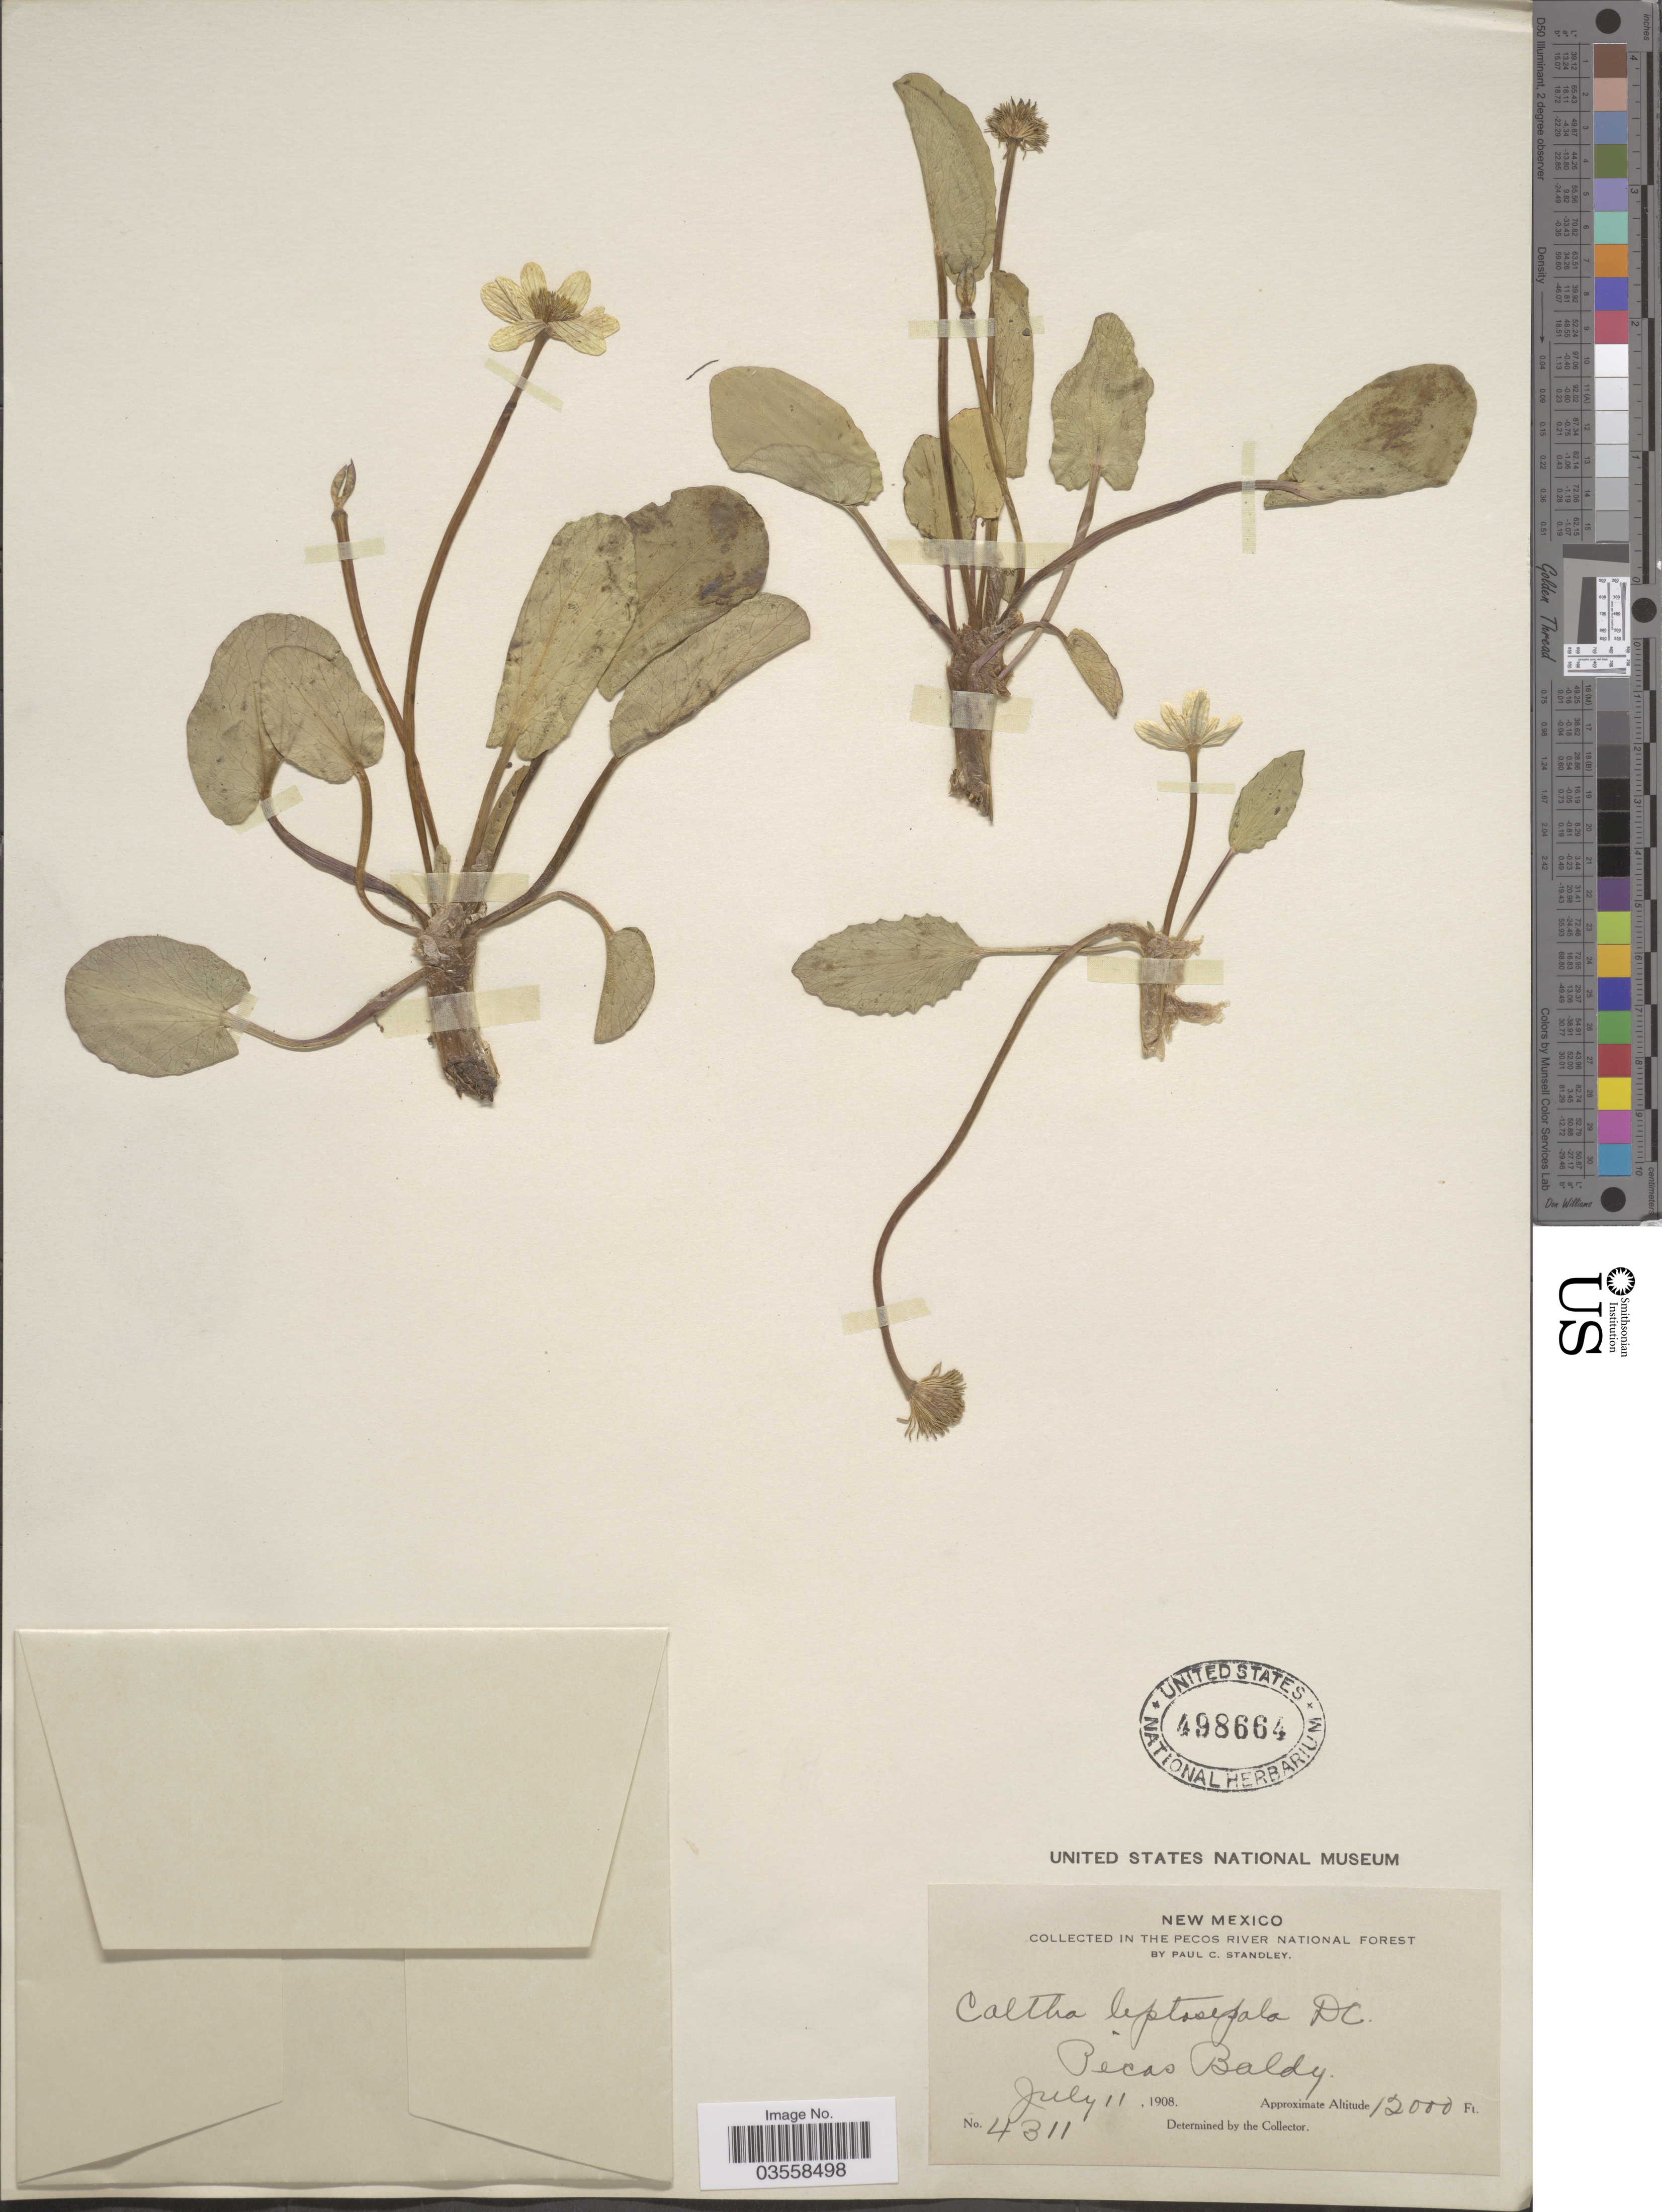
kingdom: Plantae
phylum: Tracheophyta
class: Magnoliopsida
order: Ranunculales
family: Ranunculaceae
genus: Caltha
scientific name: Caltha leptosepala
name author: DC.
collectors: P. C. Standley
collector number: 4311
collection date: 1908-07-11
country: United States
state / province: New Mexico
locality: In the Pecos River National Forest. Pecos Baldy.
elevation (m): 3658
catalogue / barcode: US 498664